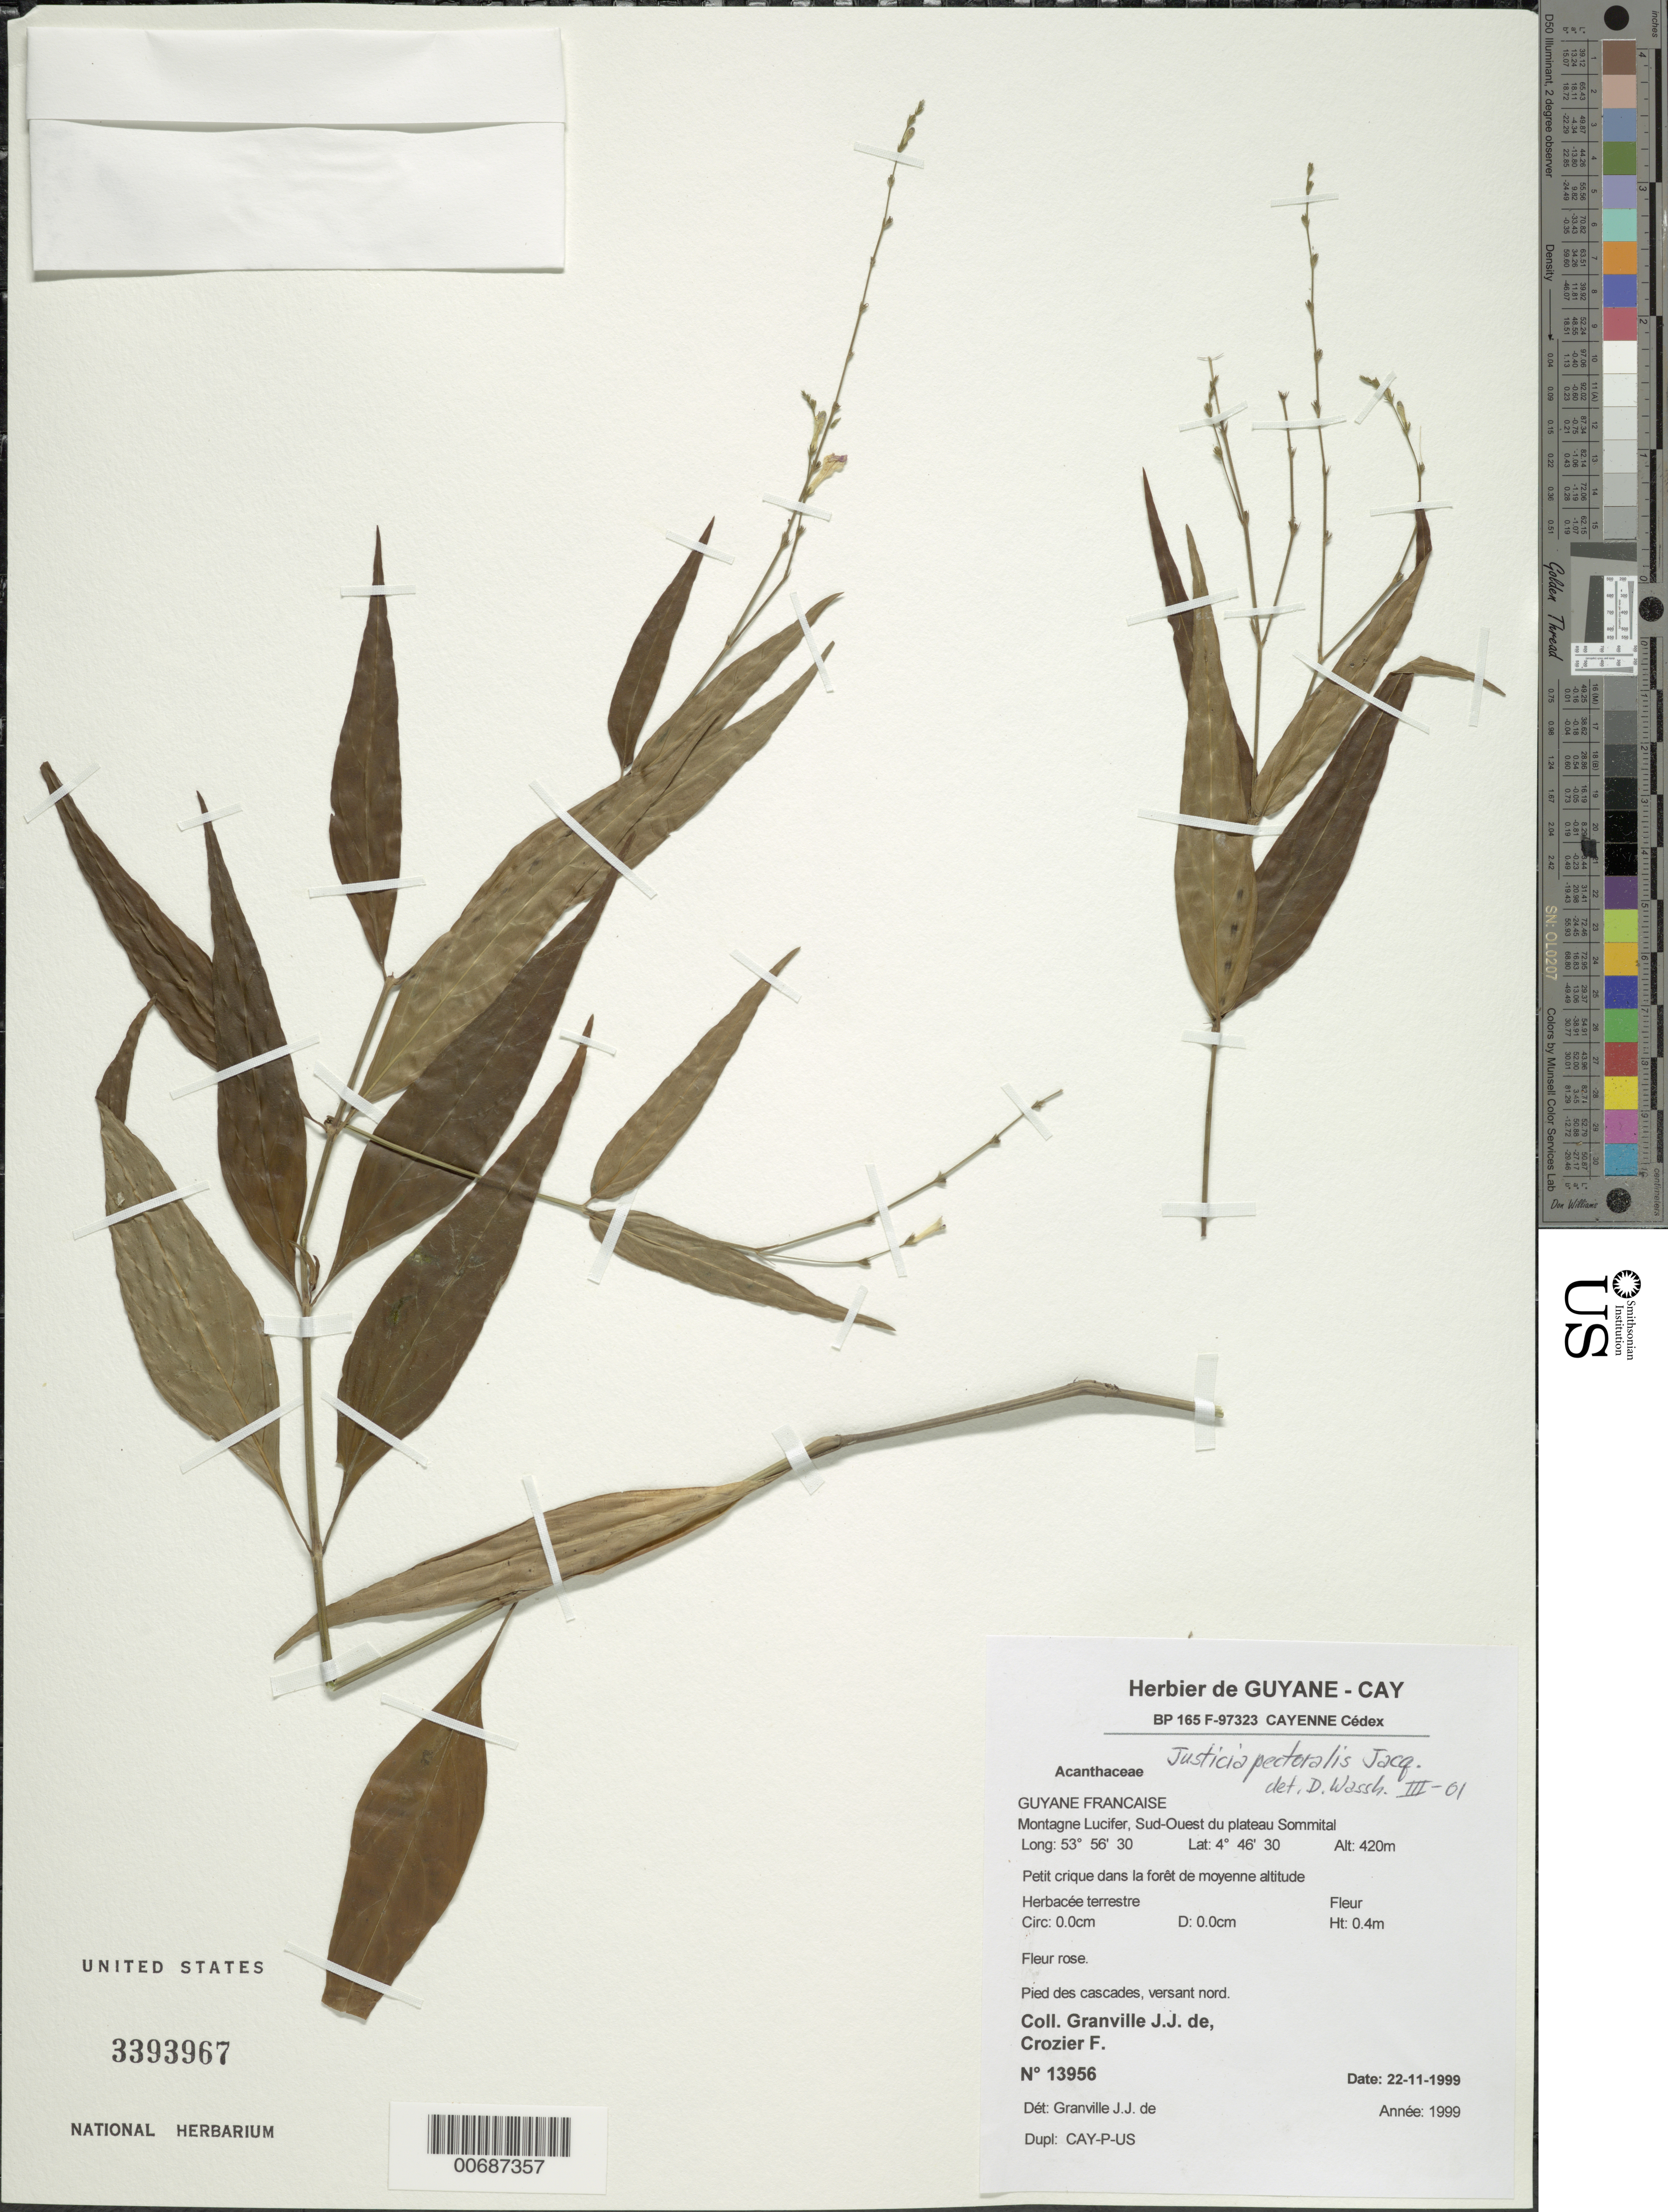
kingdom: Plantae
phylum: Tracheophyta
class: Magnoliopsida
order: Lamiales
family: Acanthaceae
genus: Justicia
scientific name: Justicia pectoralis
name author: Jacq.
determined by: Wasshausen, Dieter C., (BOT), Smithsonian Institution - National Museum of Natural History (UNITED STATES)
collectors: J.-J. de Granville & F. Crozier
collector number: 13956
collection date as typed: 22-Nov-99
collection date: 1999-11-22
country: French Guiana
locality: Montagne Lucifer, Sud-Ouest du plateau Sommital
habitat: Petite crique dans la forêt de moyenne altitude. Pied des cascades, versant nord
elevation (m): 420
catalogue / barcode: US 3393967